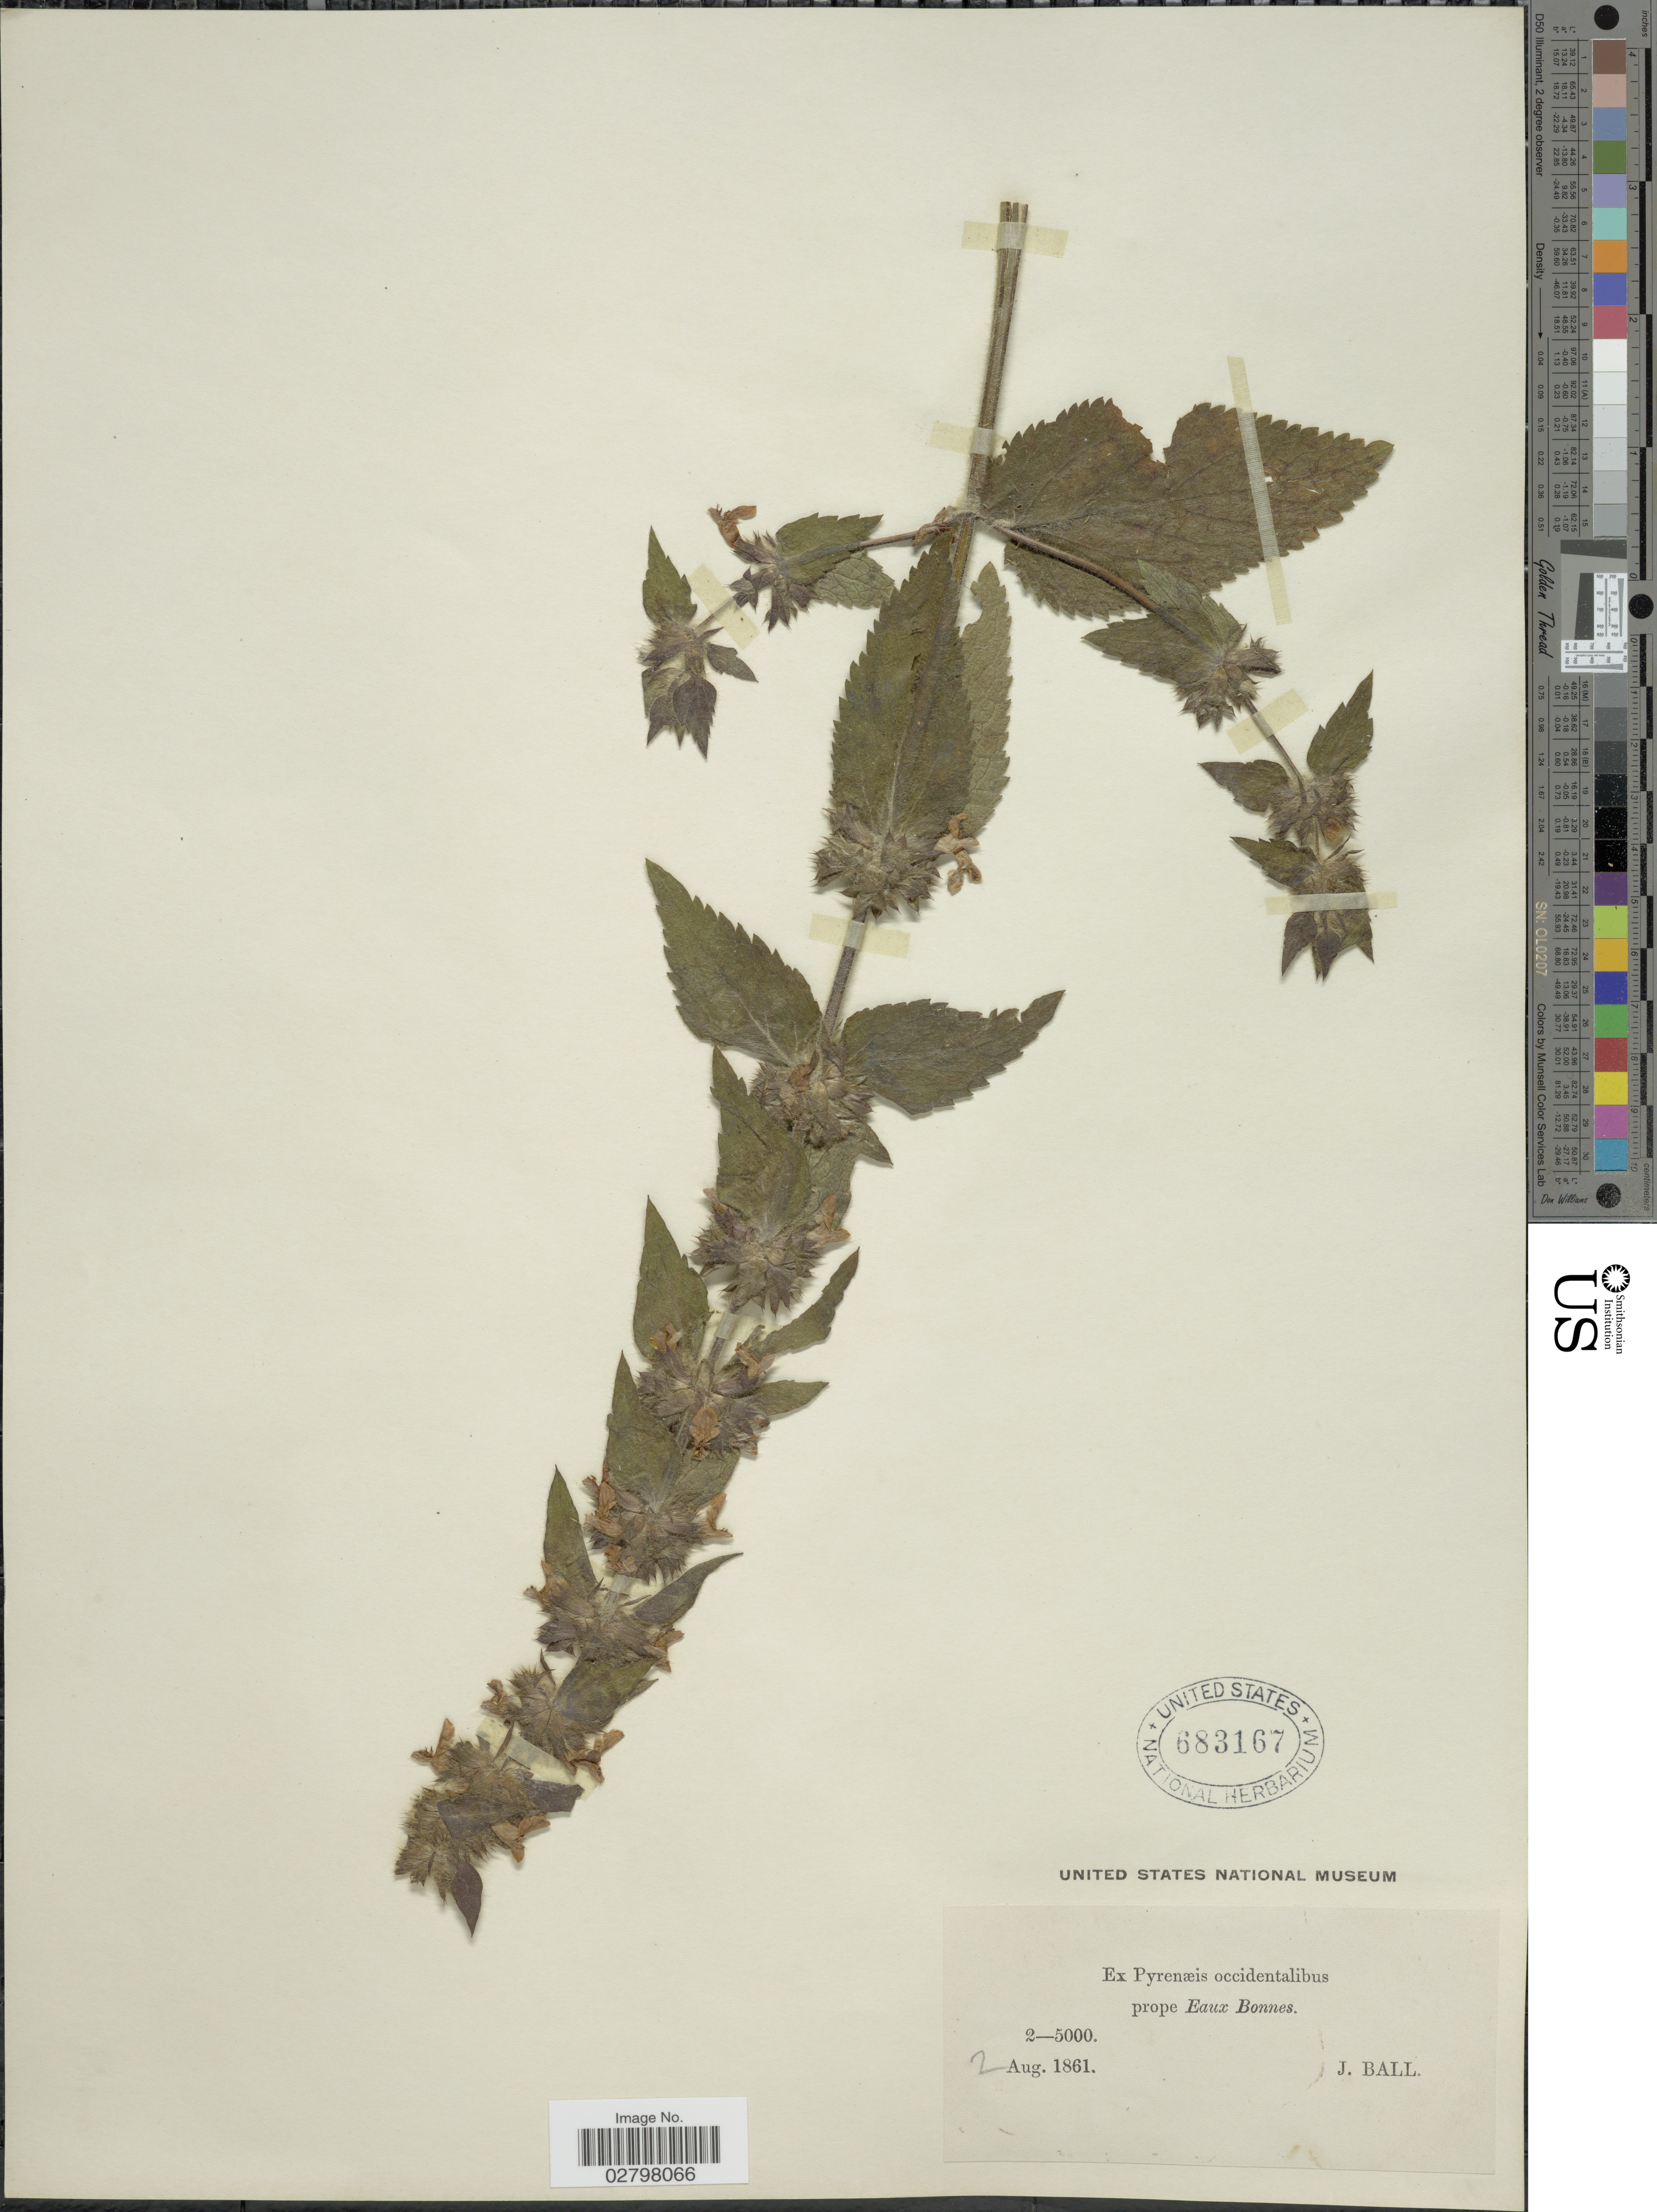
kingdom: Plantae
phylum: Tracheophyta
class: Magnoliopsida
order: Lamiales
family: Lamiaceae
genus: Stachys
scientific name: Stachys sp.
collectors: J. Ball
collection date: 1861-08-02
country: France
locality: Ex Pyrenæis occidentalibus prope Eaux Bonnes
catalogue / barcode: US 683167